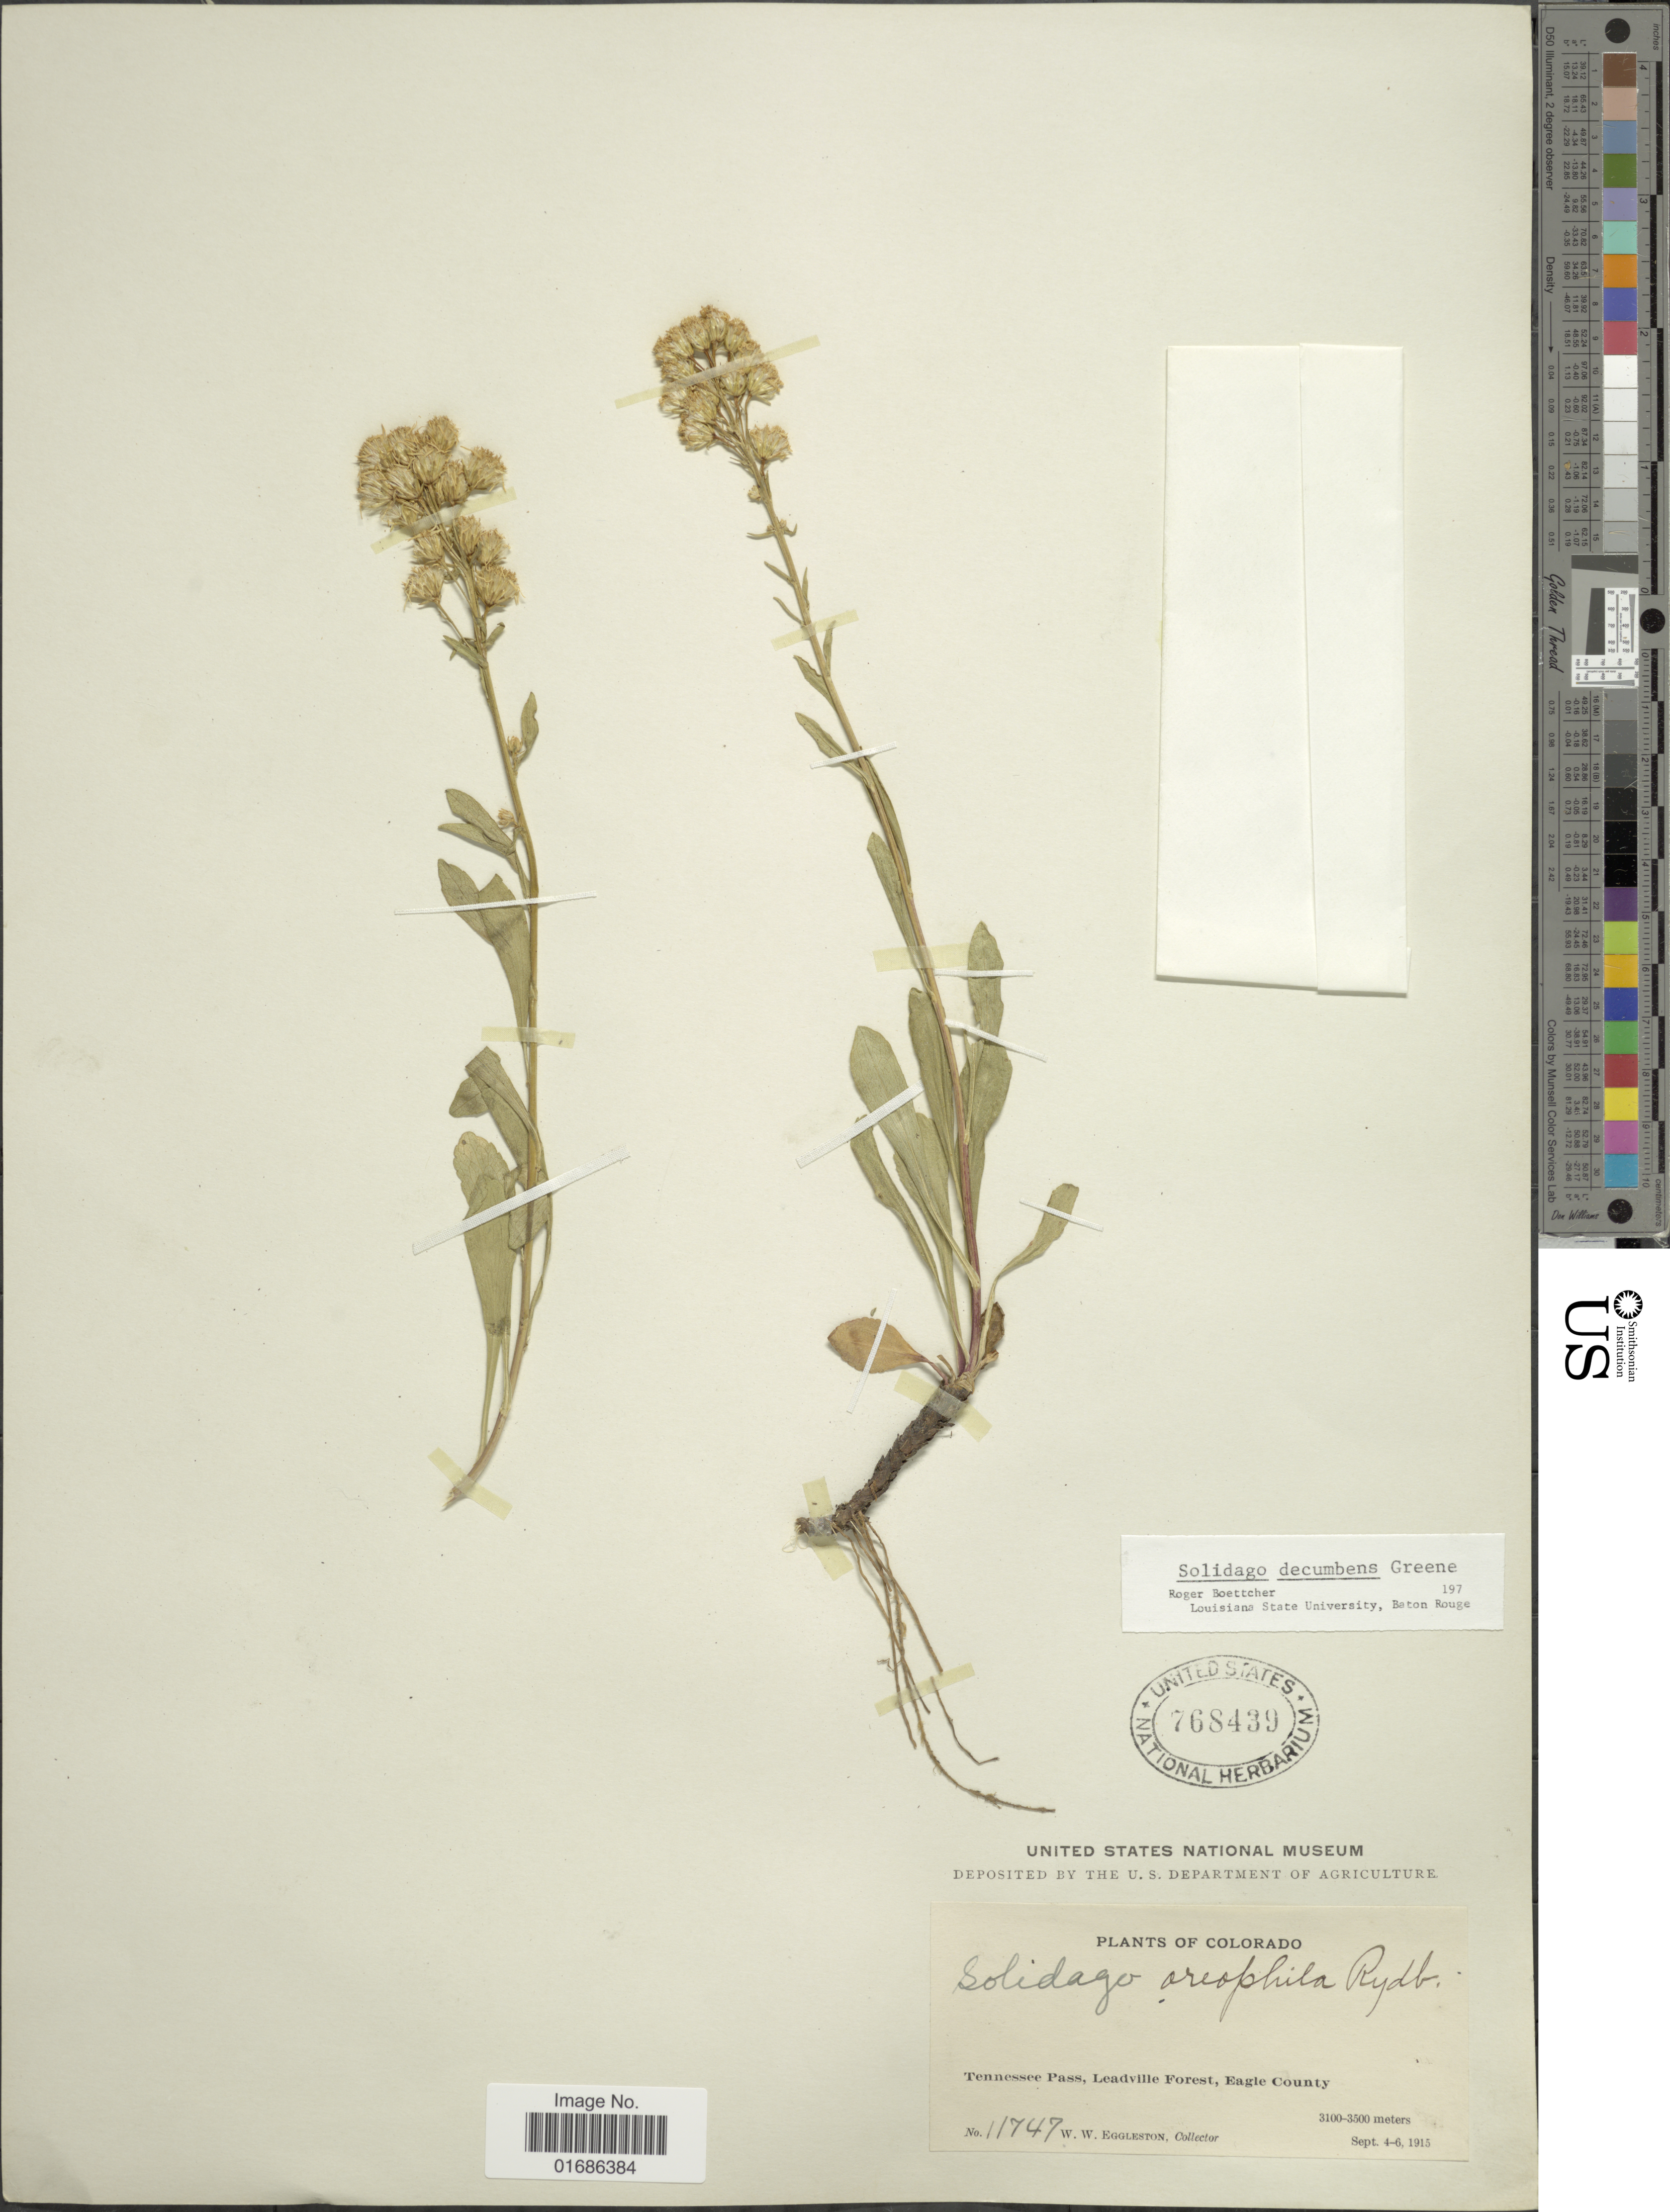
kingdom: Plantae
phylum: Tracheophyta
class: Magnoliopsida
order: Asterales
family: Asteraceae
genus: Solidago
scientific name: Solidago decumbens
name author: Greene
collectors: W. W. Eggleston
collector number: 11747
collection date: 1915-09-04/1915-09-06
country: United States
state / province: Colorado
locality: Tennessee Pass, Leadville Forest, Eagle County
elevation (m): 3100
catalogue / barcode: US 768439